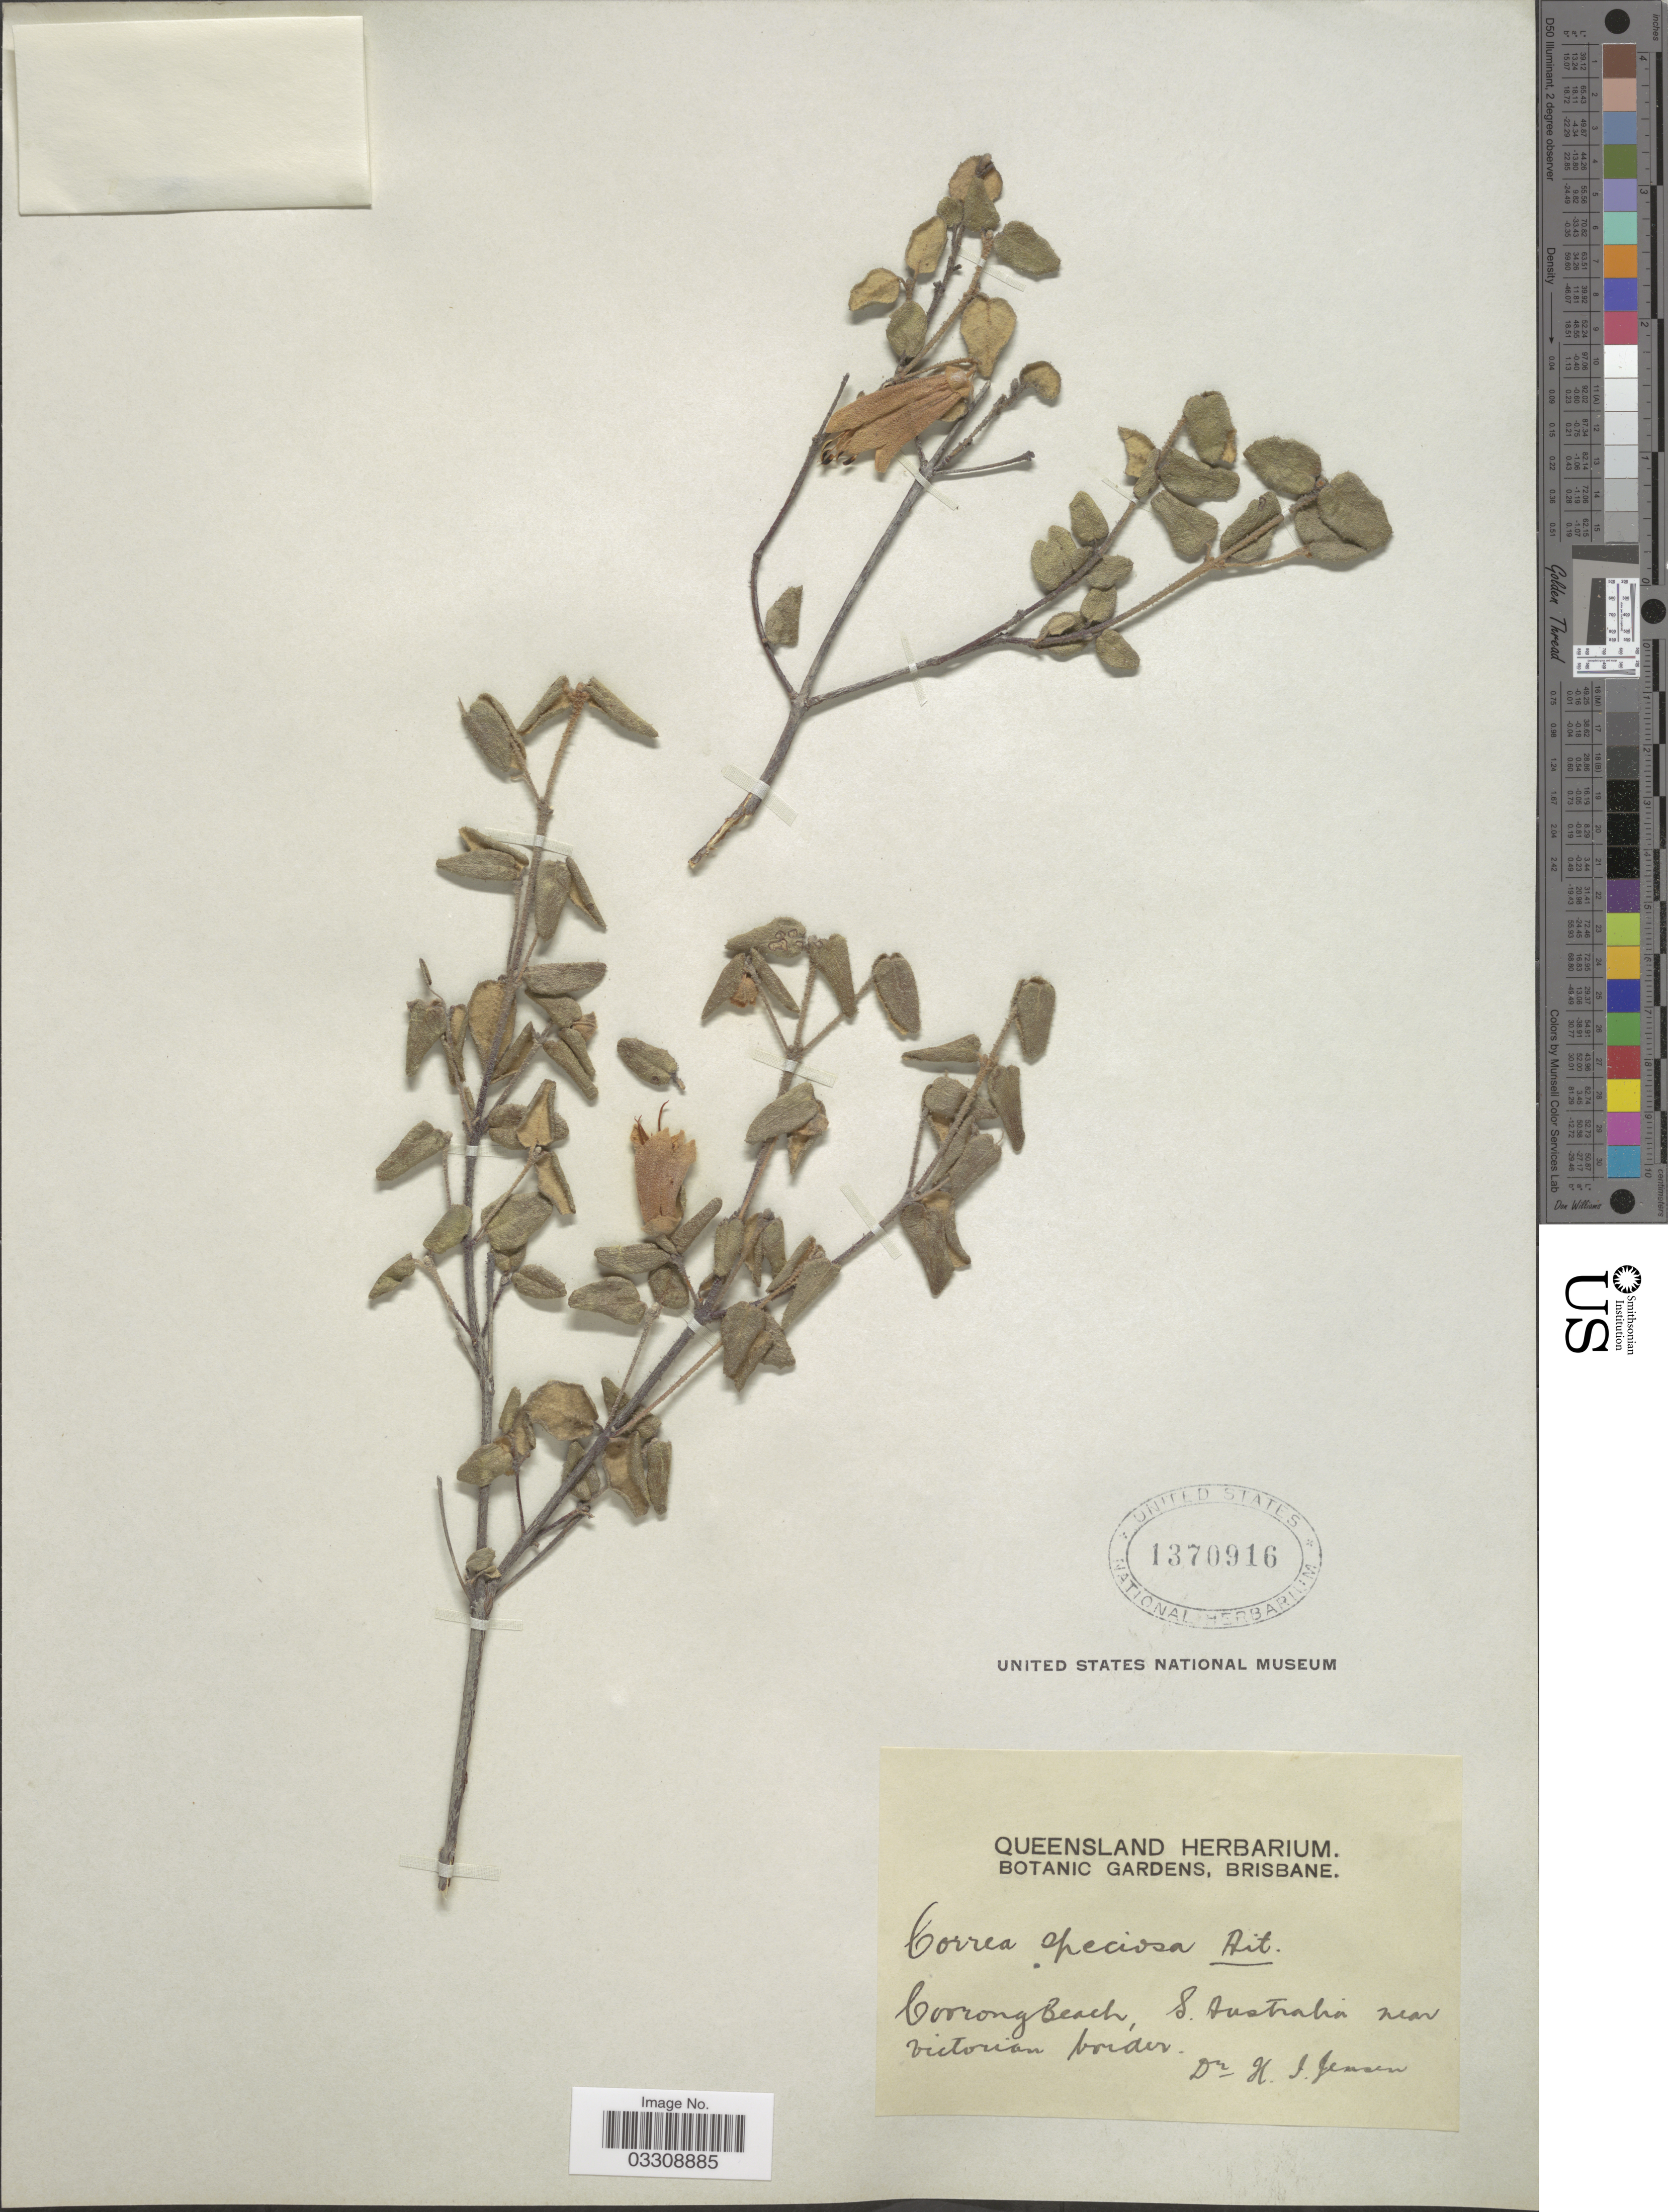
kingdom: Plantae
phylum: Tracheophyta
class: Magnoliopsida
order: Sapindales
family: Rutaceae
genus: Correa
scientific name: Correa speciosa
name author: Donn ex Andrews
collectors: H. I. Jensen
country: Australia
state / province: South Australia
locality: Coorong Beach, S. Australia near Victorian border.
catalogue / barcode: US 1370916